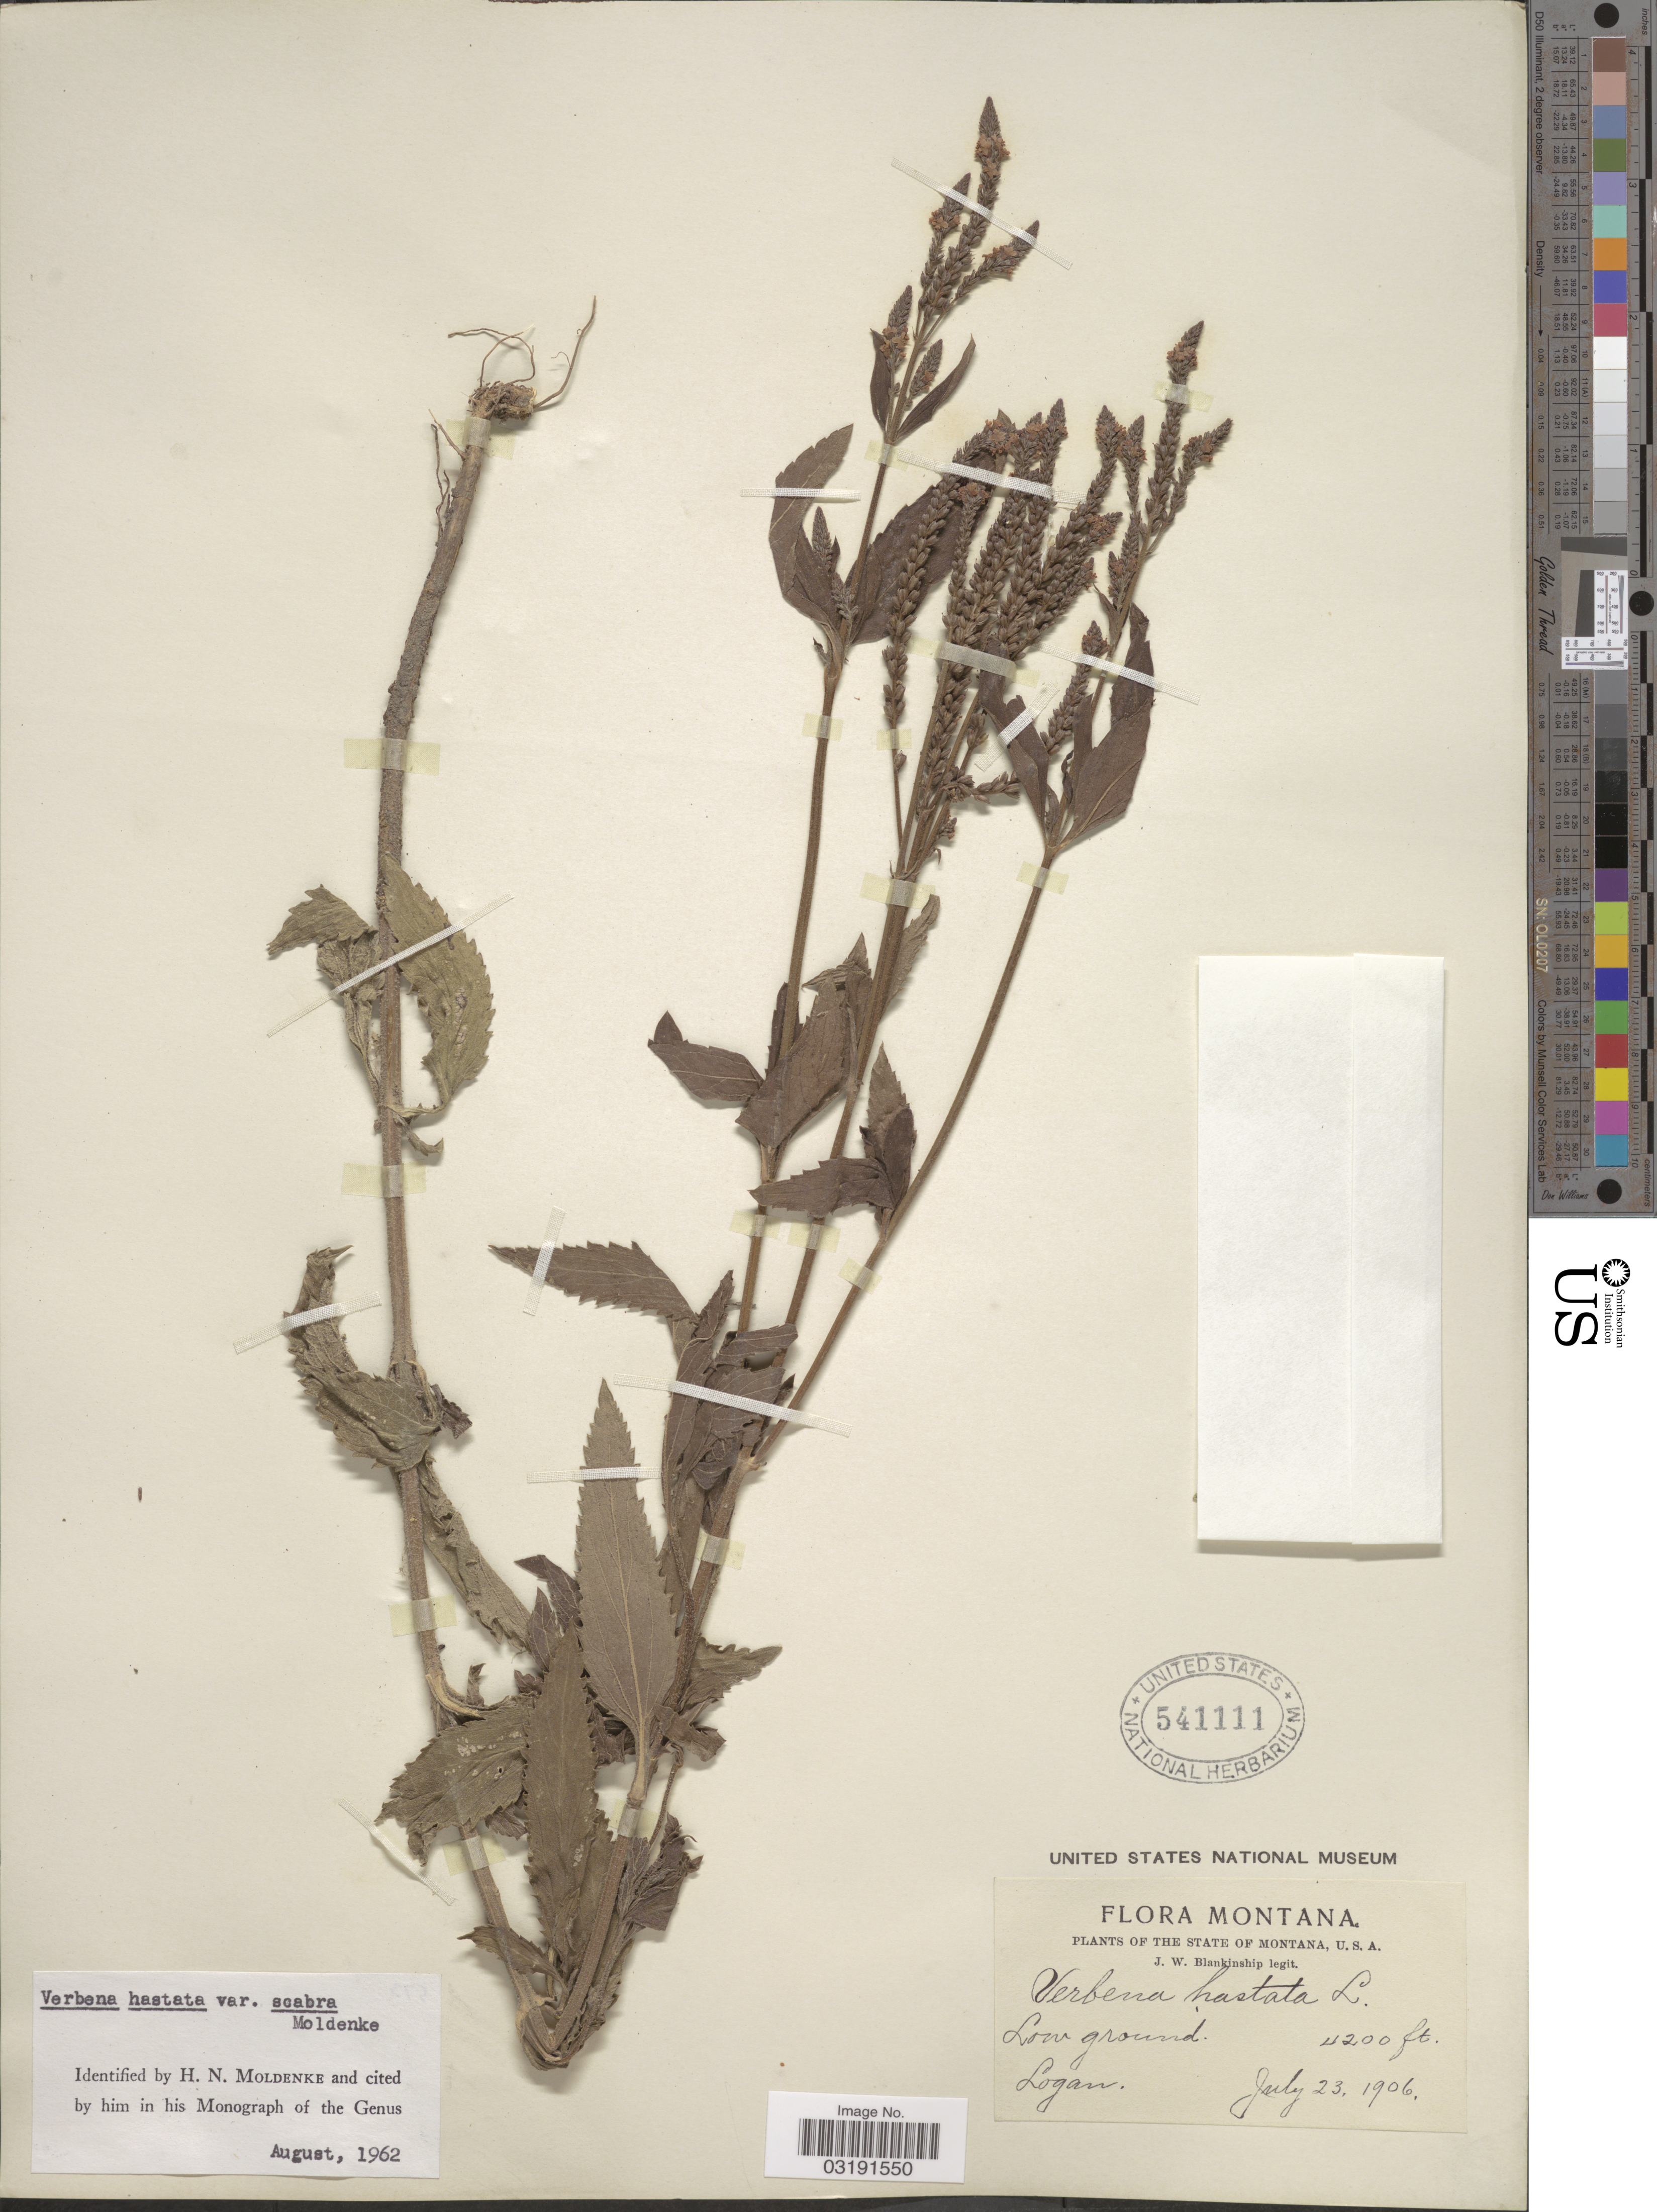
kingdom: Plantae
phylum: Tracheophyta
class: Magnoliopsida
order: Lamiales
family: Verbenaceae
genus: Verbena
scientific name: Verbena hastata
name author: L.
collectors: J. W. Blankinship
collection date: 1906-07-23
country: United States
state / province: Montana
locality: Logan.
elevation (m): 1280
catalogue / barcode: US 541111